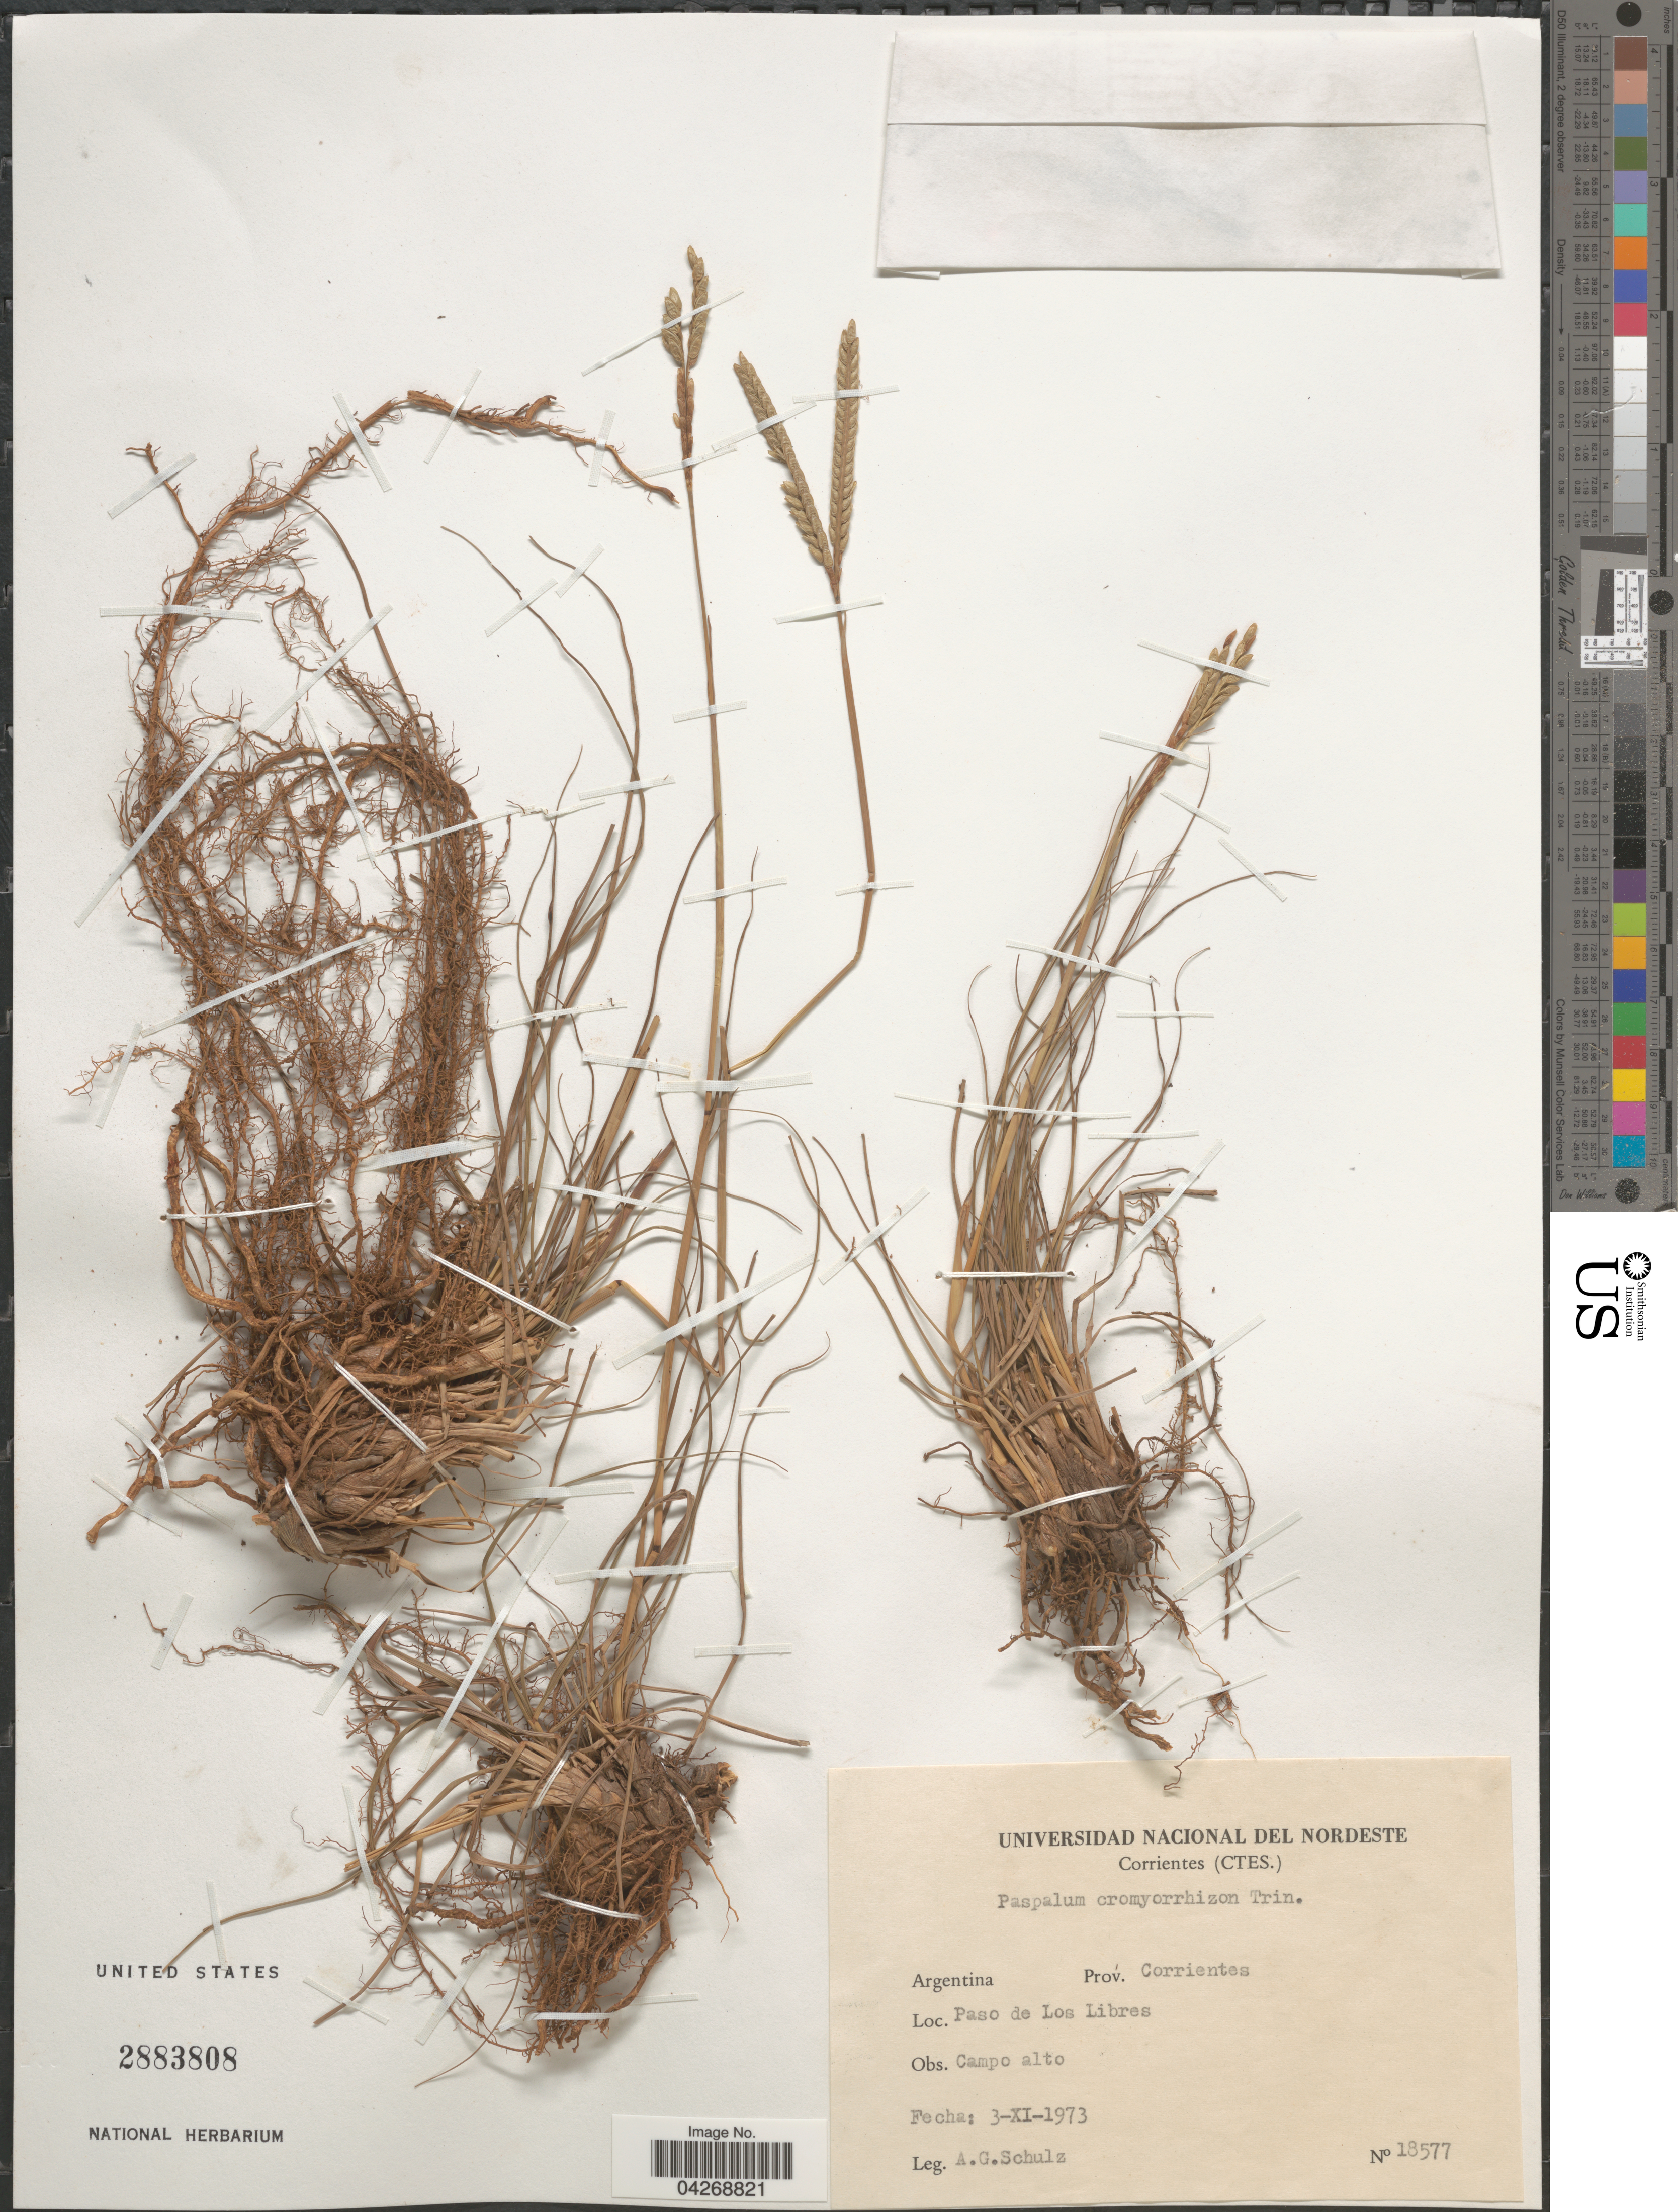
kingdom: Plantae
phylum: Tracheophyta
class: Liliopsida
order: Poales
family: Poaceae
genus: Paspalum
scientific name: Paspalum cromyorhizon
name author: Trin. ex Döll in Mart.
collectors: A. G. Schulz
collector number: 18577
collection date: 1973-11-03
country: Argentina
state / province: Corrientes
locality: Prov. Corrientes. Paso de Los Libres.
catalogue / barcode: US 2883808